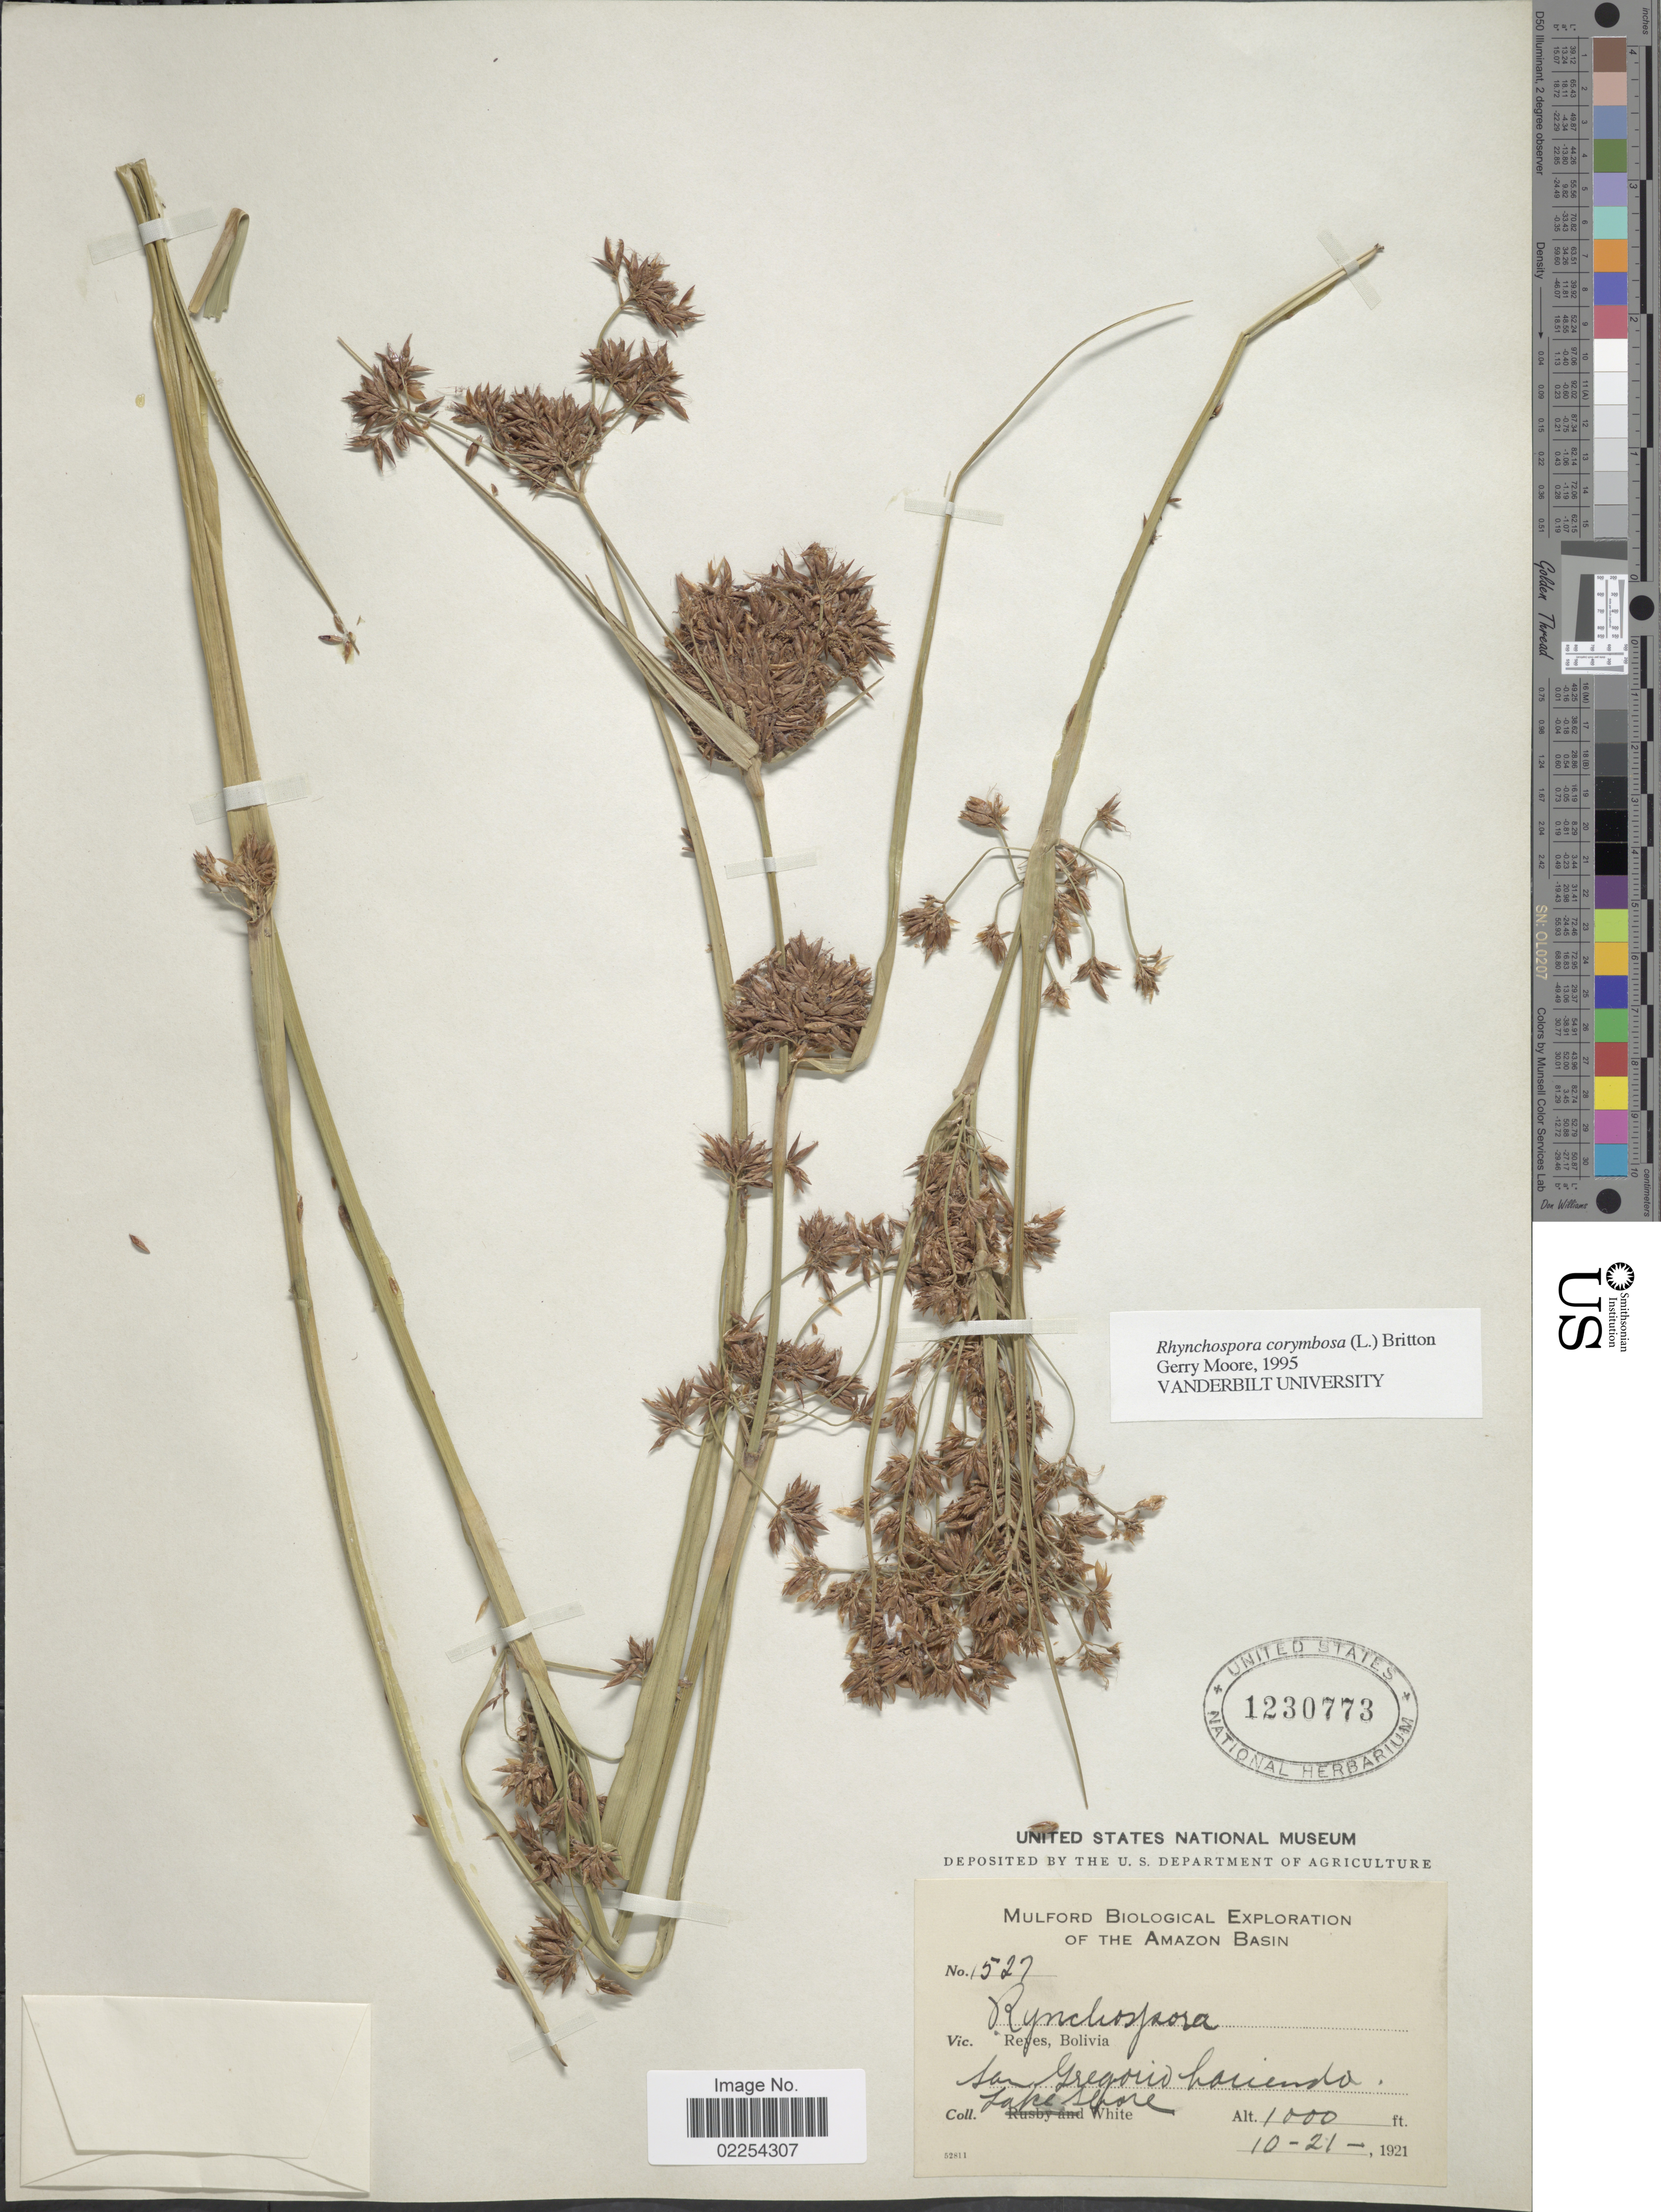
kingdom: Plantae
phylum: Tracheophyta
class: Liliopsida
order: Poales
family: Cyperaceae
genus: Rhynchospora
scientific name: Rhynchospora corymbosa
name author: (L.) Britton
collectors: O. E. White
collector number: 1527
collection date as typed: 10-21-1921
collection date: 1921-10-21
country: Bolivia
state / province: Beni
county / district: José Ballivián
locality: San Gregorio Hacienda. Reyes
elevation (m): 305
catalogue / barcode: US 1230773